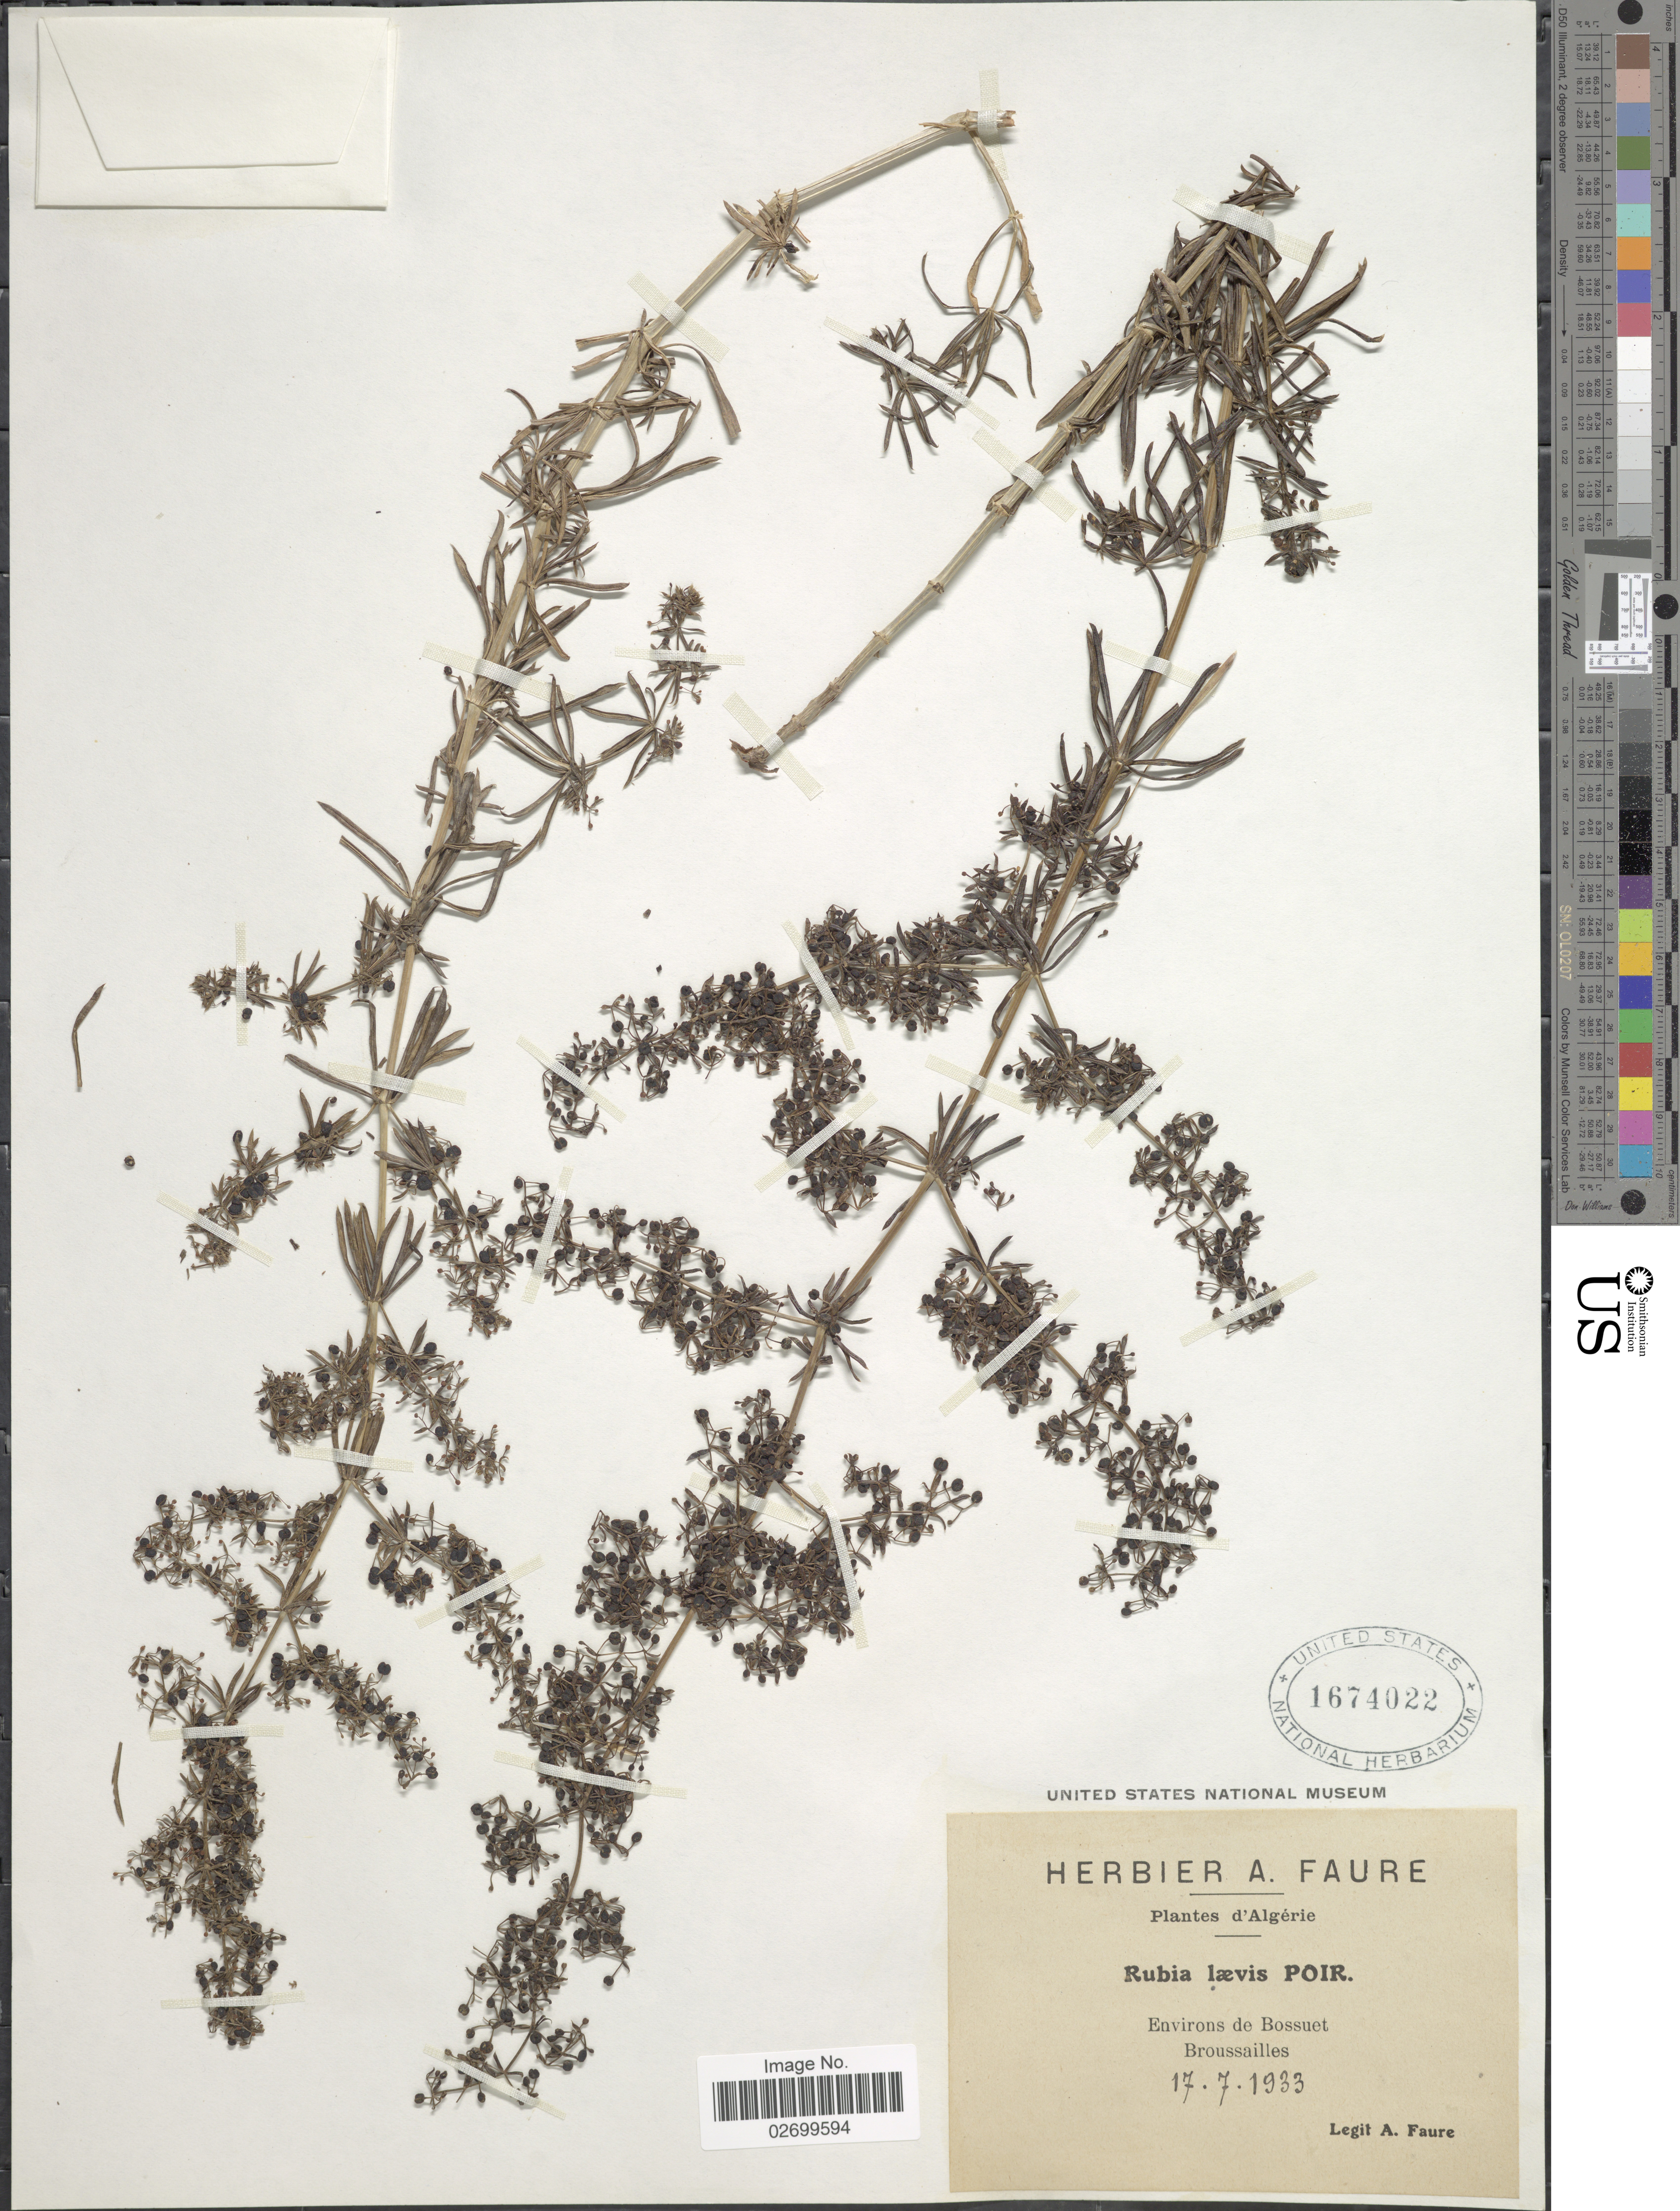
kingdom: Plantae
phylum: Tracheophyta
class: Magnoliopsida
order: Gentianales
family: Rubiaceae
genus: Rubia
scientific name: Rubia laevis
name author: Thunb.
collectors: A. Faure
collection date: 1933-07-17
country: Algeria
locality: Algerie, Environs de Bossuet, Brousailles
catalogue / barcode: US 1674022